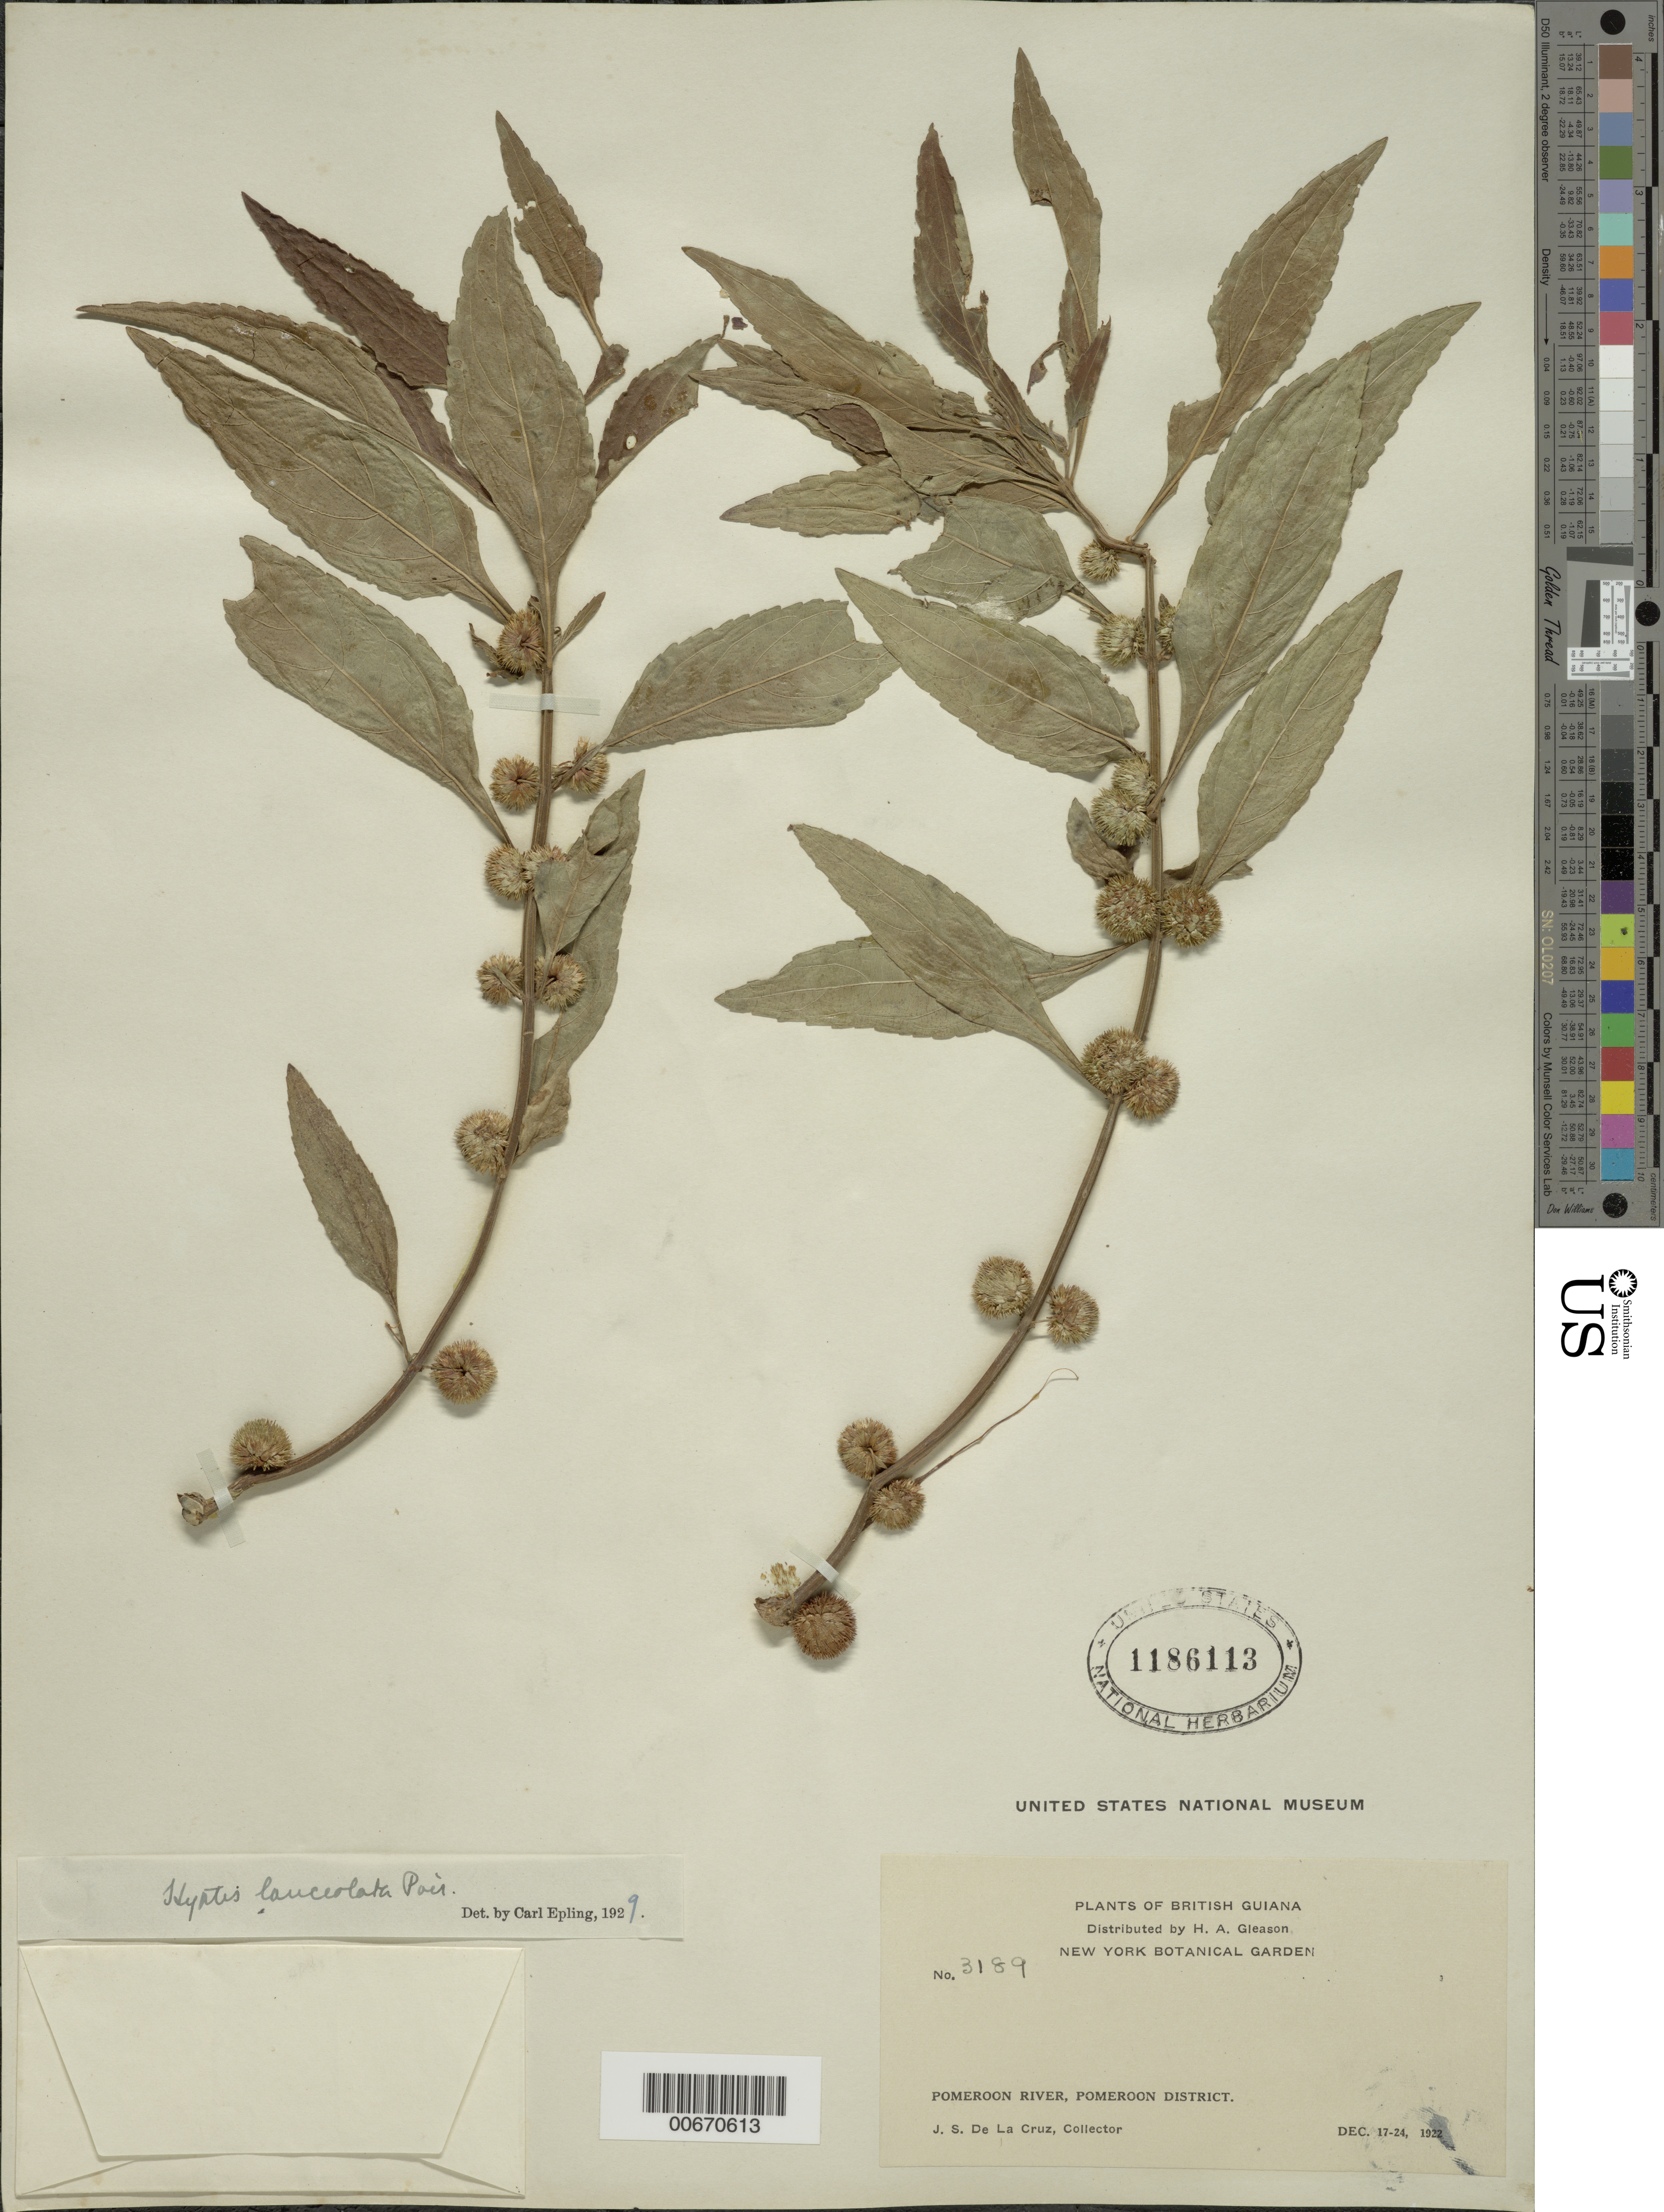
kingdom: Plantae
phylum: Tracheophyta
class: Magnoliopsida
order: Lamiales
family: Lamiaceae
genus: Hyptis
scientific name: Hyptis lanceolata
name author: Poir.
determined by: Epling, C. C.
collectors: J. S. de la Cruz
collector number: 3189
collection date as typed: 17-Dec-22 to 24-Dec-22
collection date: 1922-12-17/1922-12-24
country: Guyana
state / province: Pomeroon-Supenaam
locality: Pomeroon R.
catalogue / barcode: US 1186113